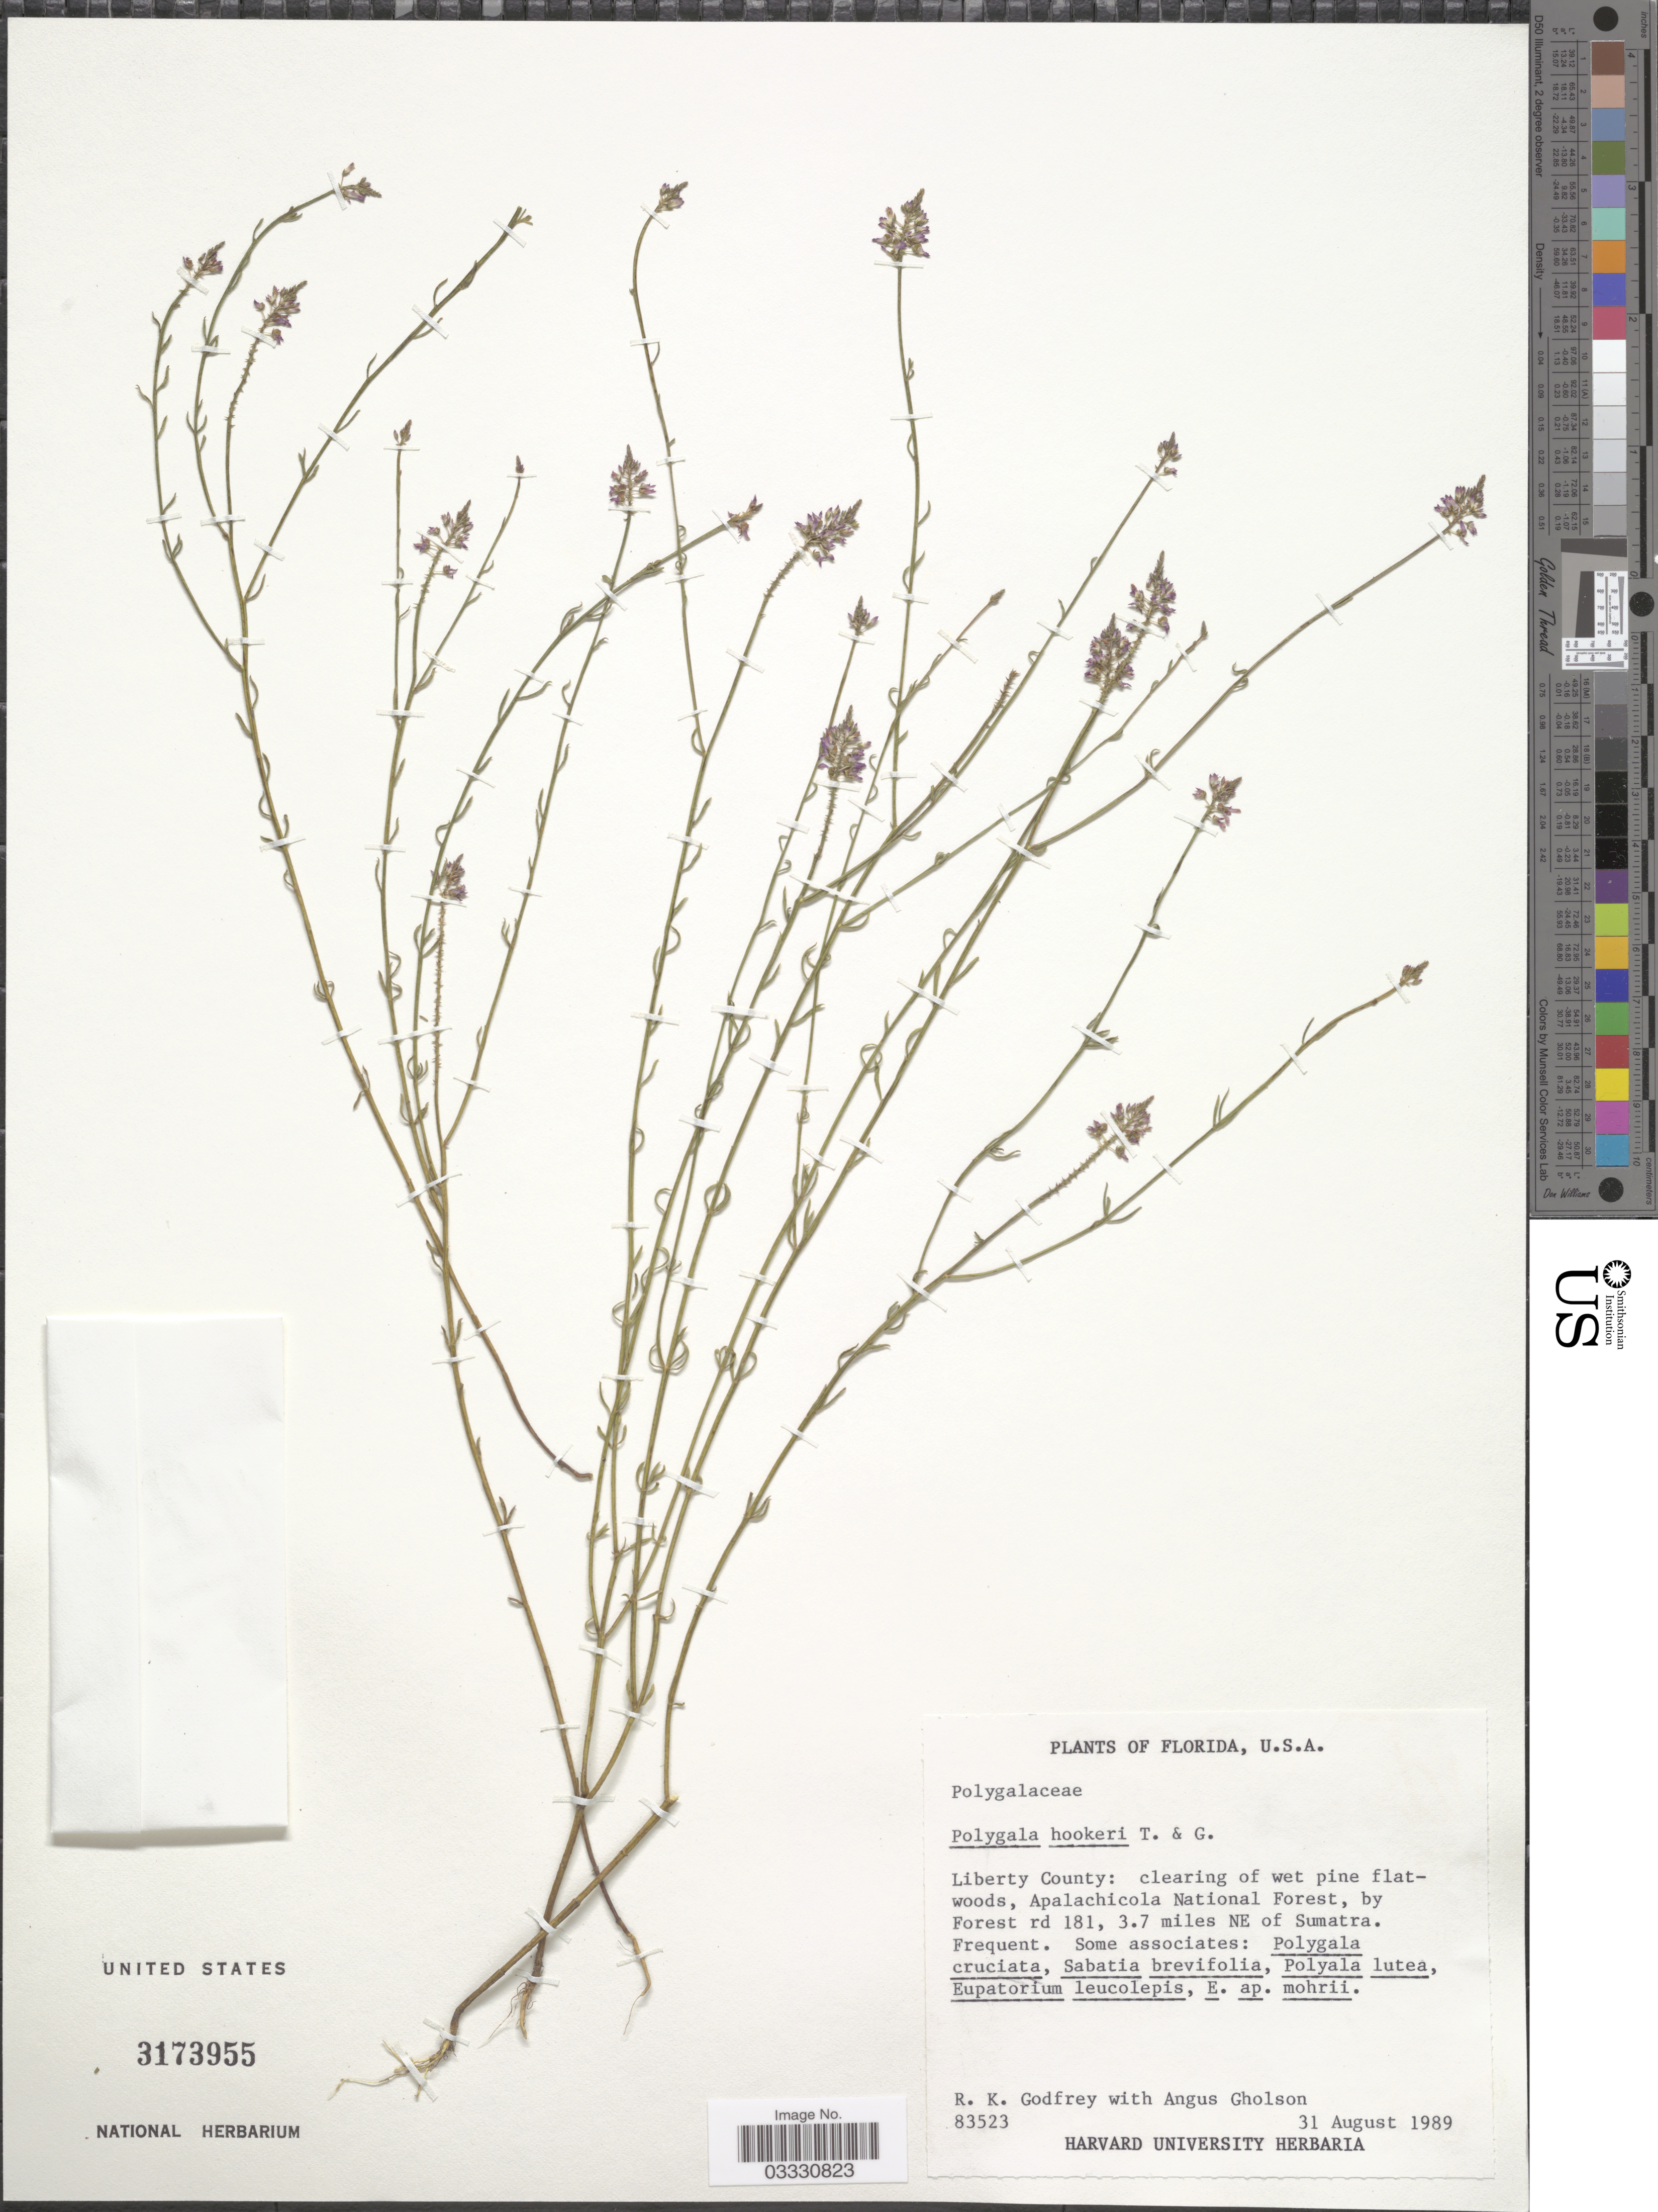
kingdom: Plantae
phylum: Tracheophyta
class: Magnoliopsida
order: Fabales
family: Polygalaceae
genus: Polygala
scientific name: Polygala hookeri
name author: Torr. & A. Gray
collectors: R. K. Godfrey & A. Gholson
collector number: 83523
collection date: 1989-08-31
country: United States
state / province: Florida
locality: Liberty County: Apalachicola National Forest, by Forest rd 181, 3.7 miles NE of Sumatra.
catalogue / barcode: US 3173955